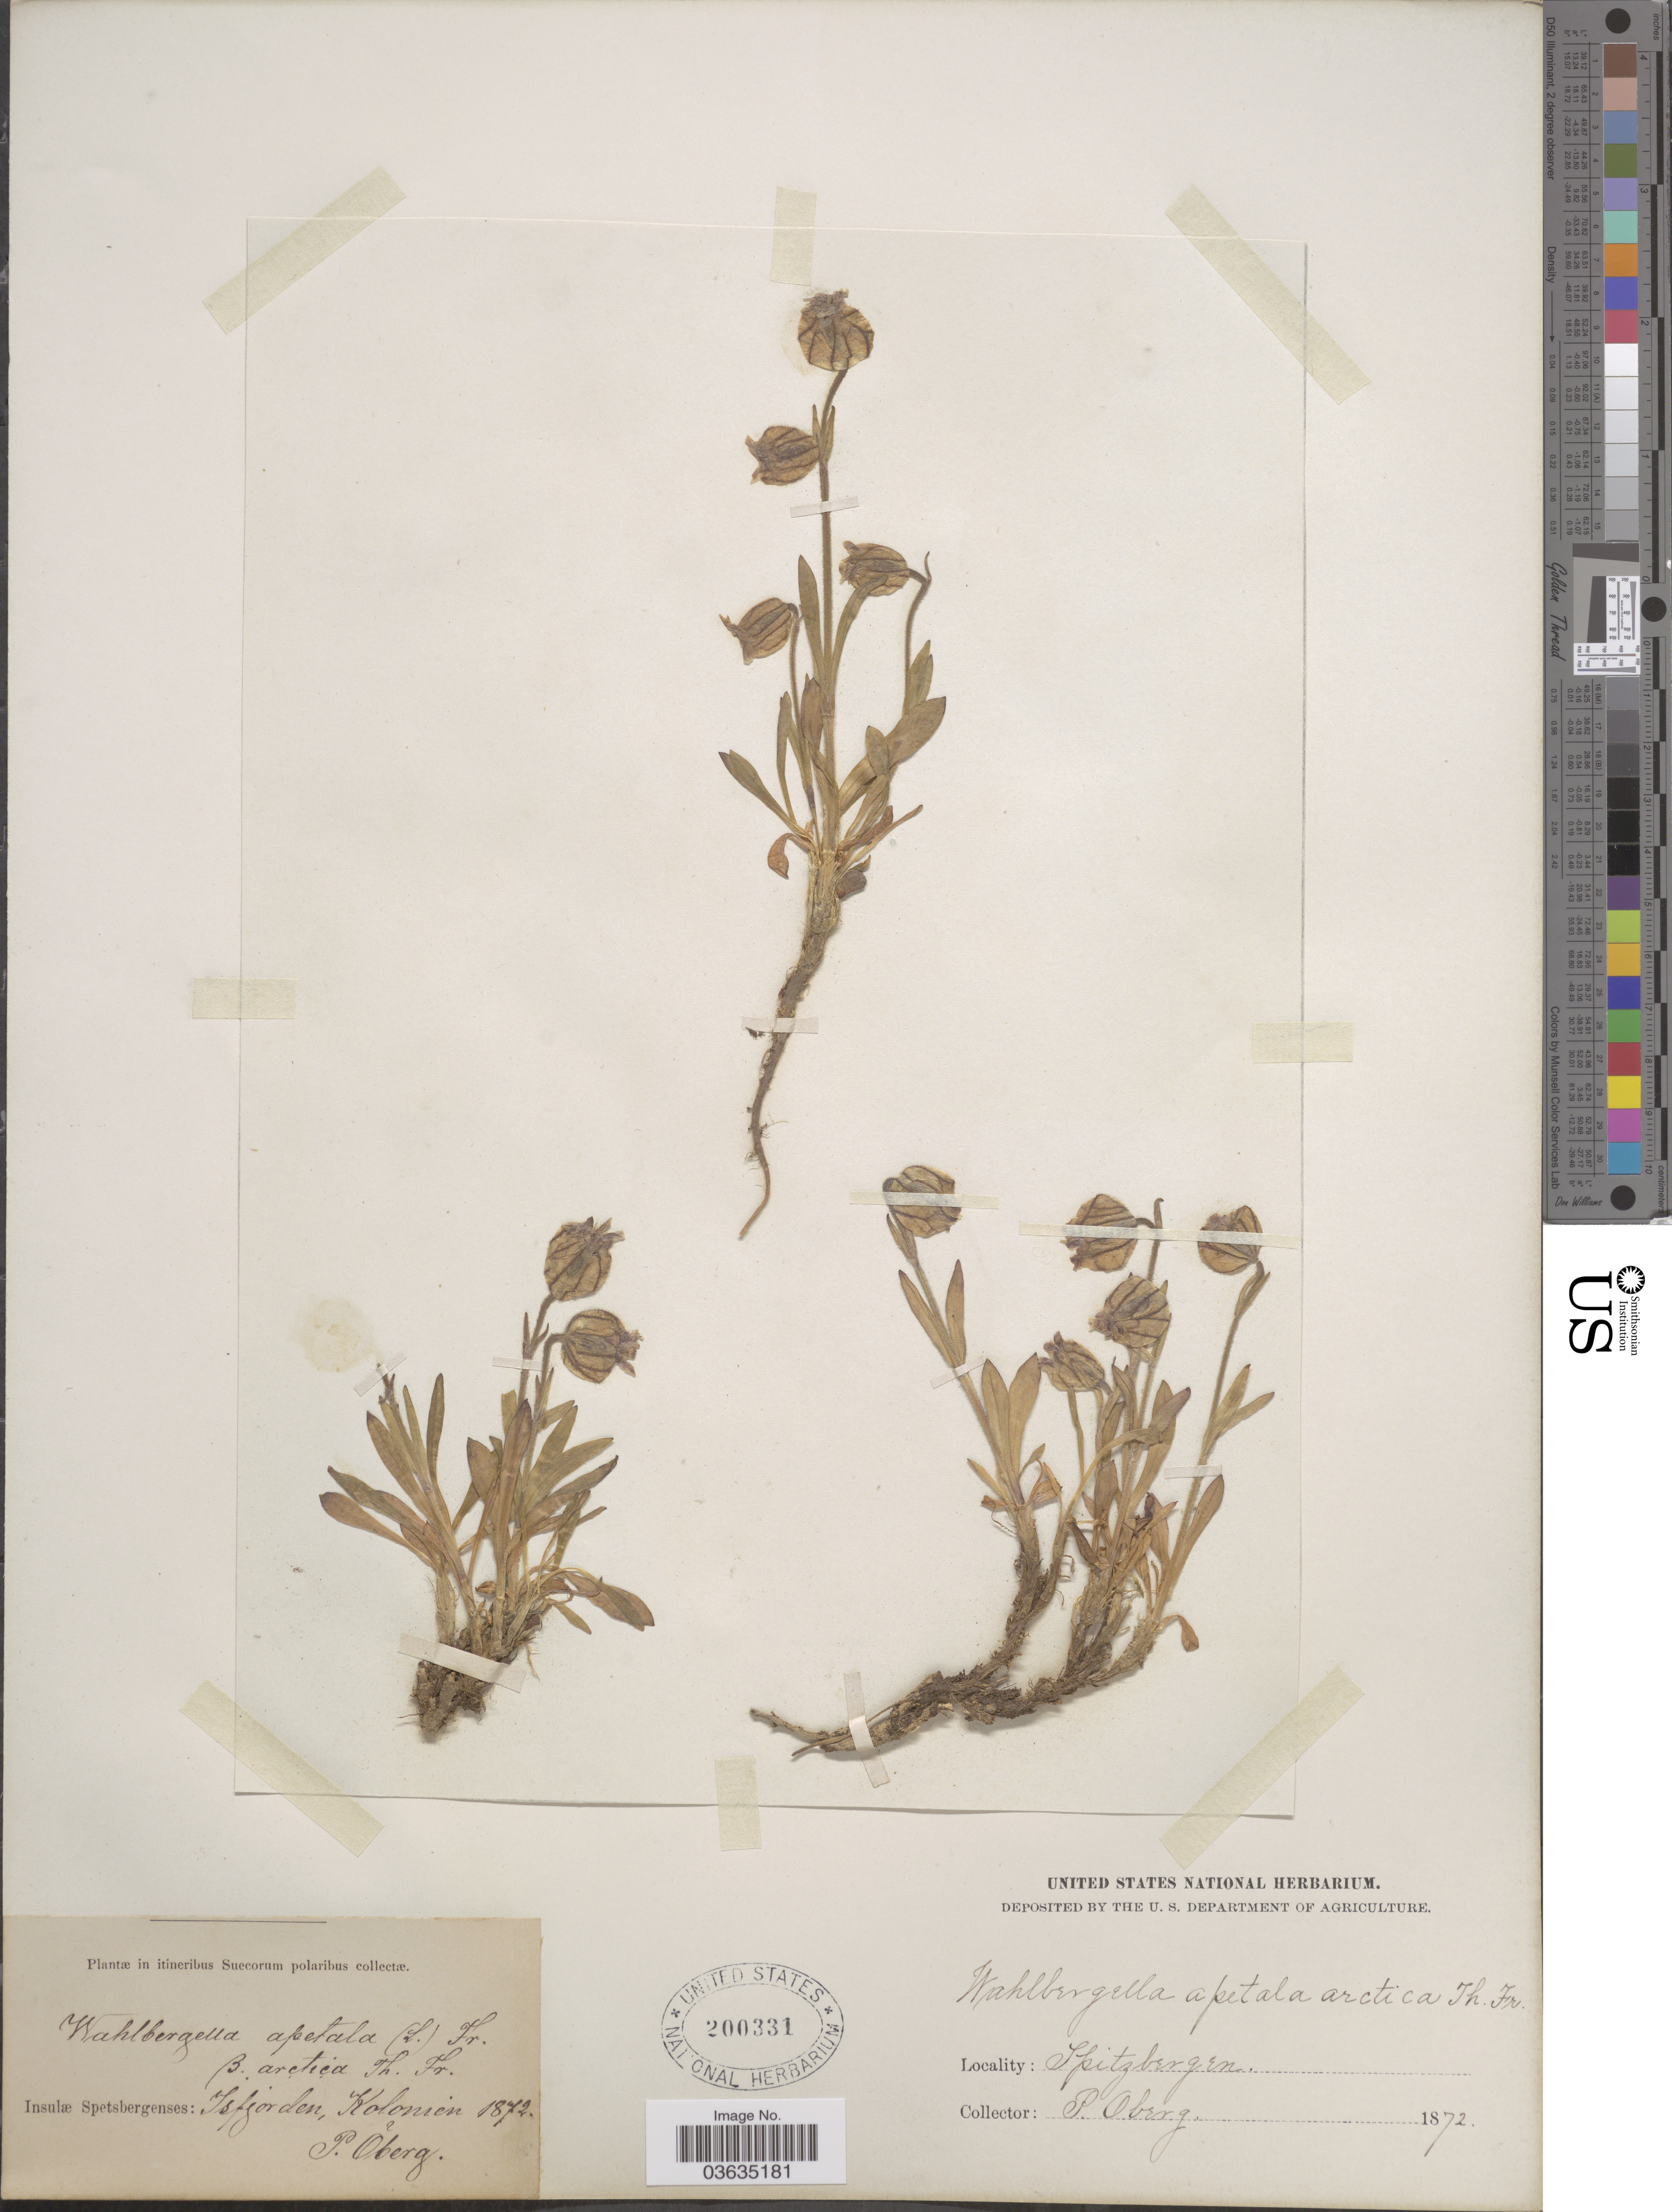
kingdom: Plantae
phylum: Tracheophyta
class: Magnoliopsida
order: Caryophyllales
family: Caryophyllaceae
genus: Silene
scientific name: Silene wahlbergella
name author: Chowdhuri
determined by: Strong, Mark T., (BOT), Smithsonian Institution - National Museum of Natural History (UNITED STATES)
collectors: P. Oberg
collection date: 1872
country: Norway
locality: In itineribus Suecorum polaribus. Insulae Spetsbergenses: Istjorden, Kolonien. Spitzbergen.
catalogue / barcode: US 200331